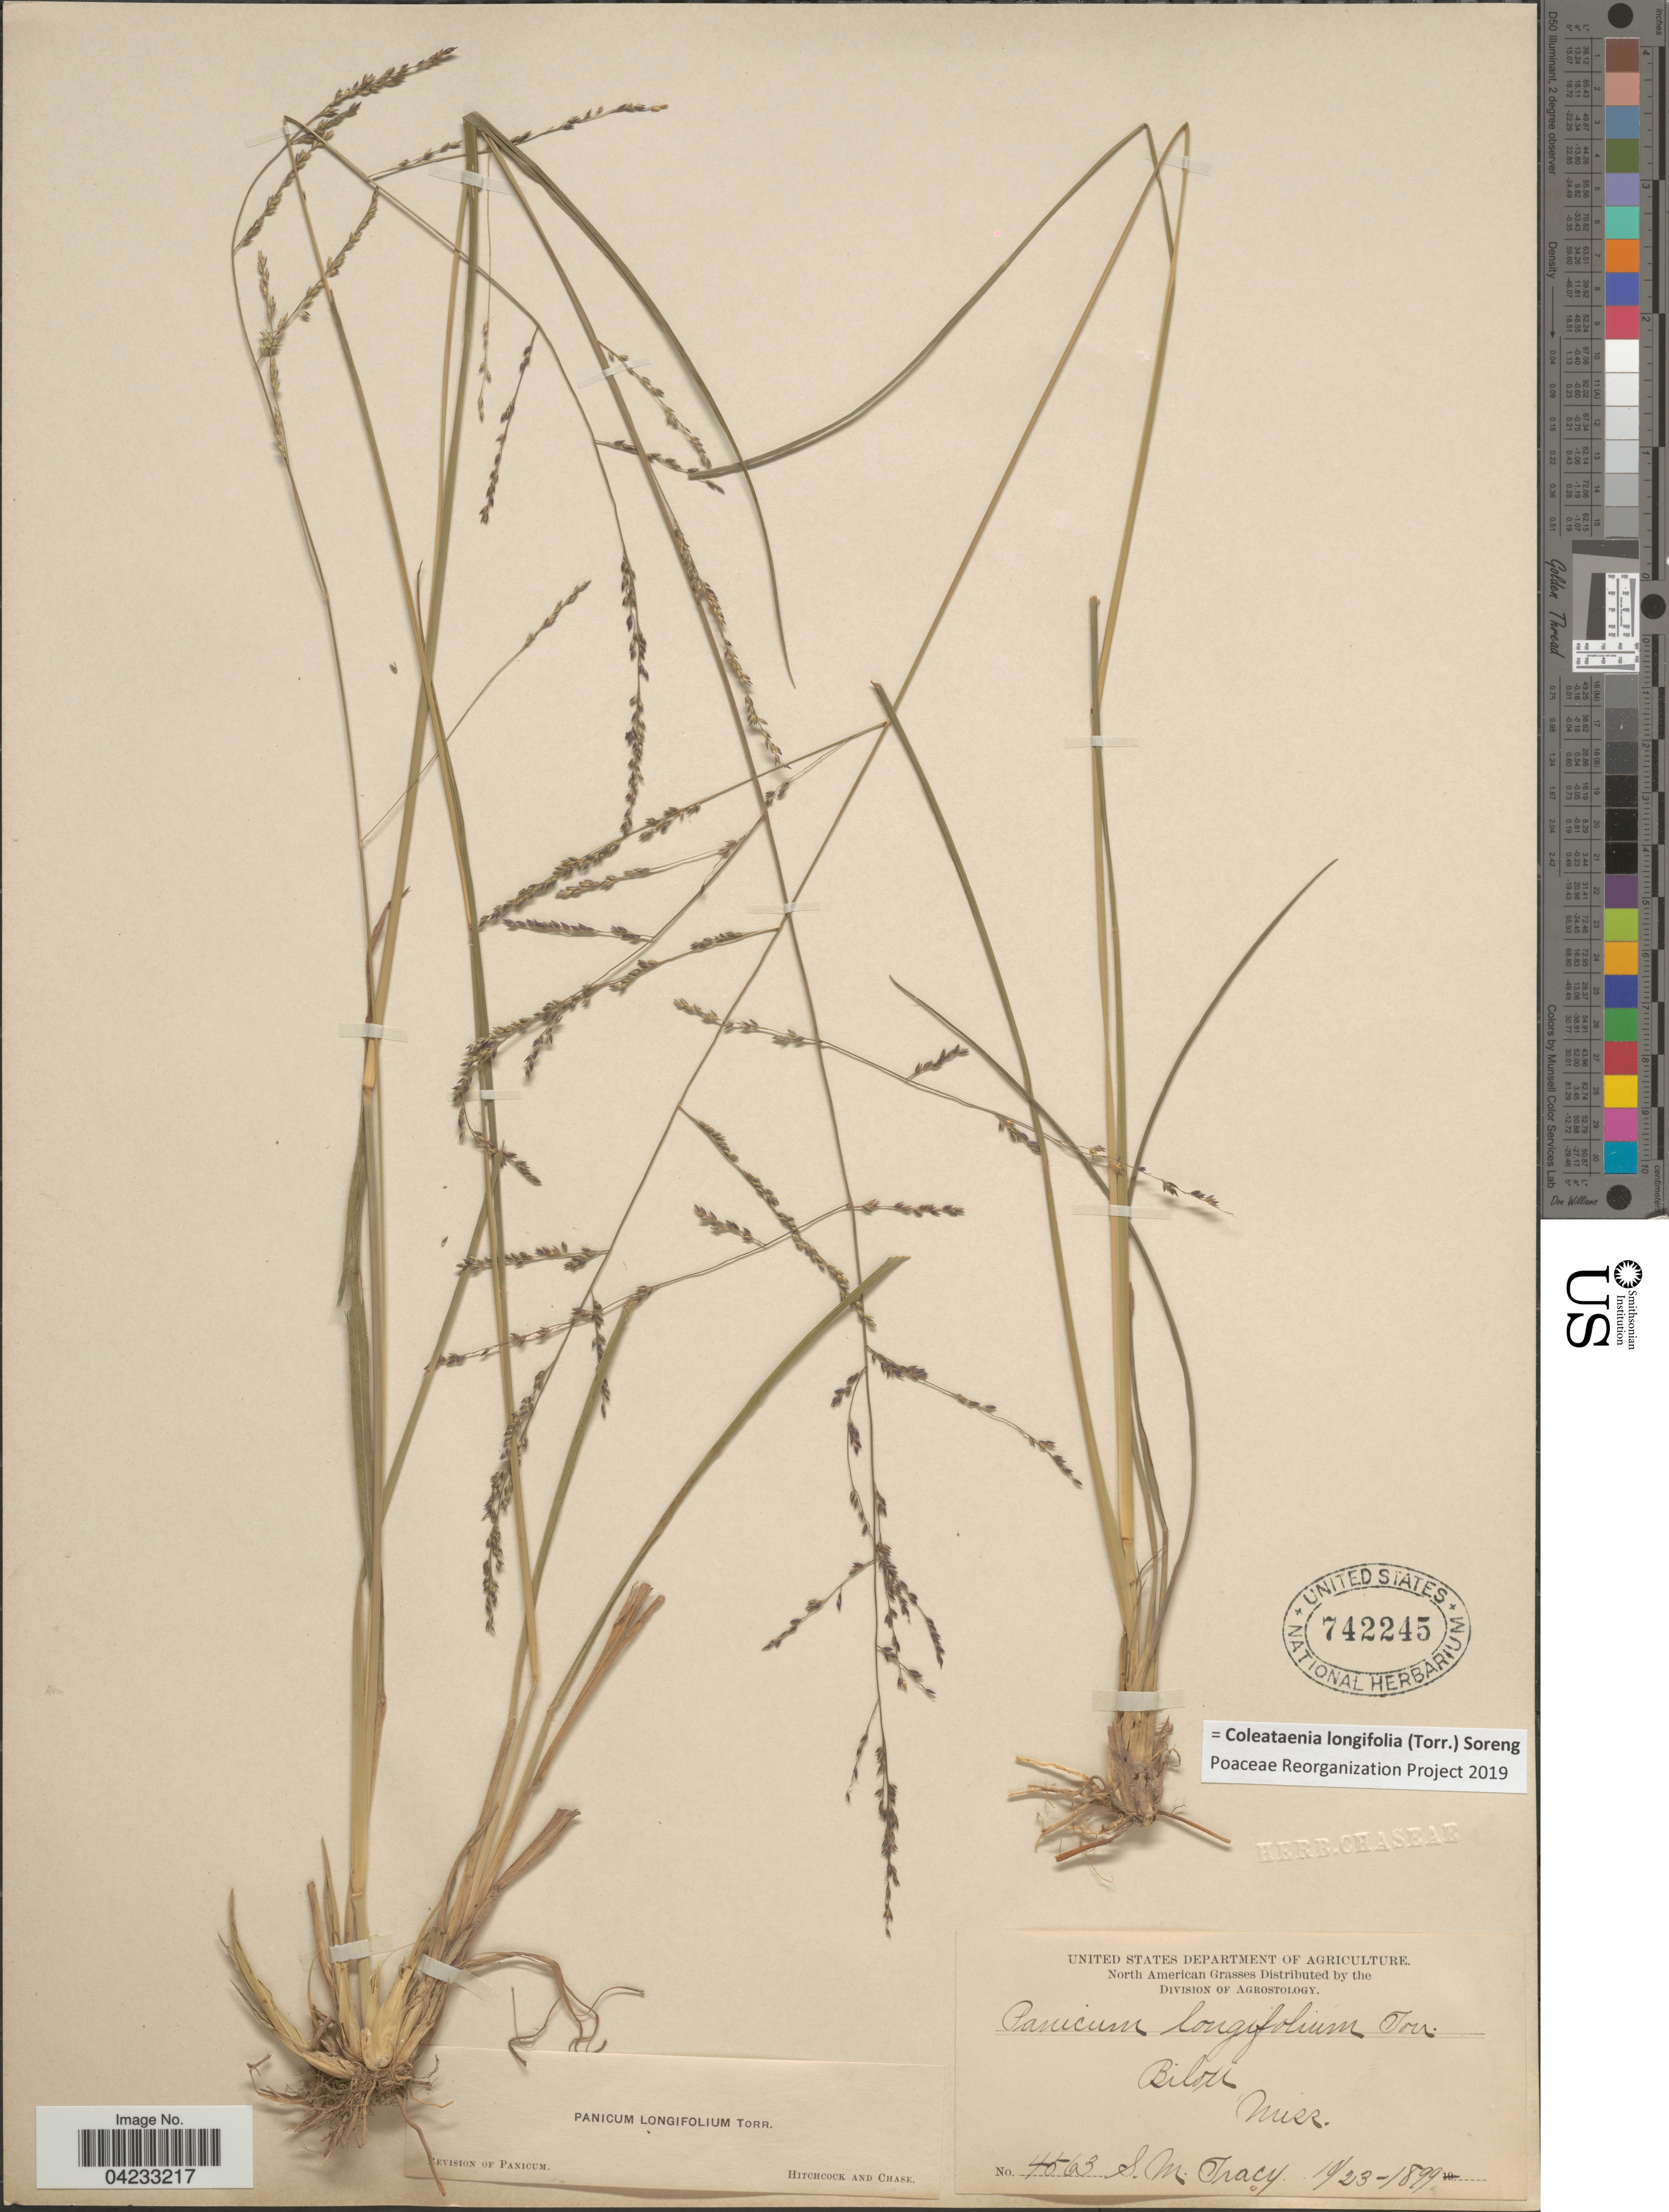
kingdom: Plantae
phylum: Tracheophyta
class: Liliopsida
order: Poales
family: Poaceae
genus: Coleataenia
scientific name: Coleataenia longifolia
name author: (Torr.) Soreng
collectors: S. M. Tracy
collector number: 4563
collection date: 1899-10-23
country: United States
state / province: Mississippi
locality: Biloxi.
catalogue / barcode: US 742245